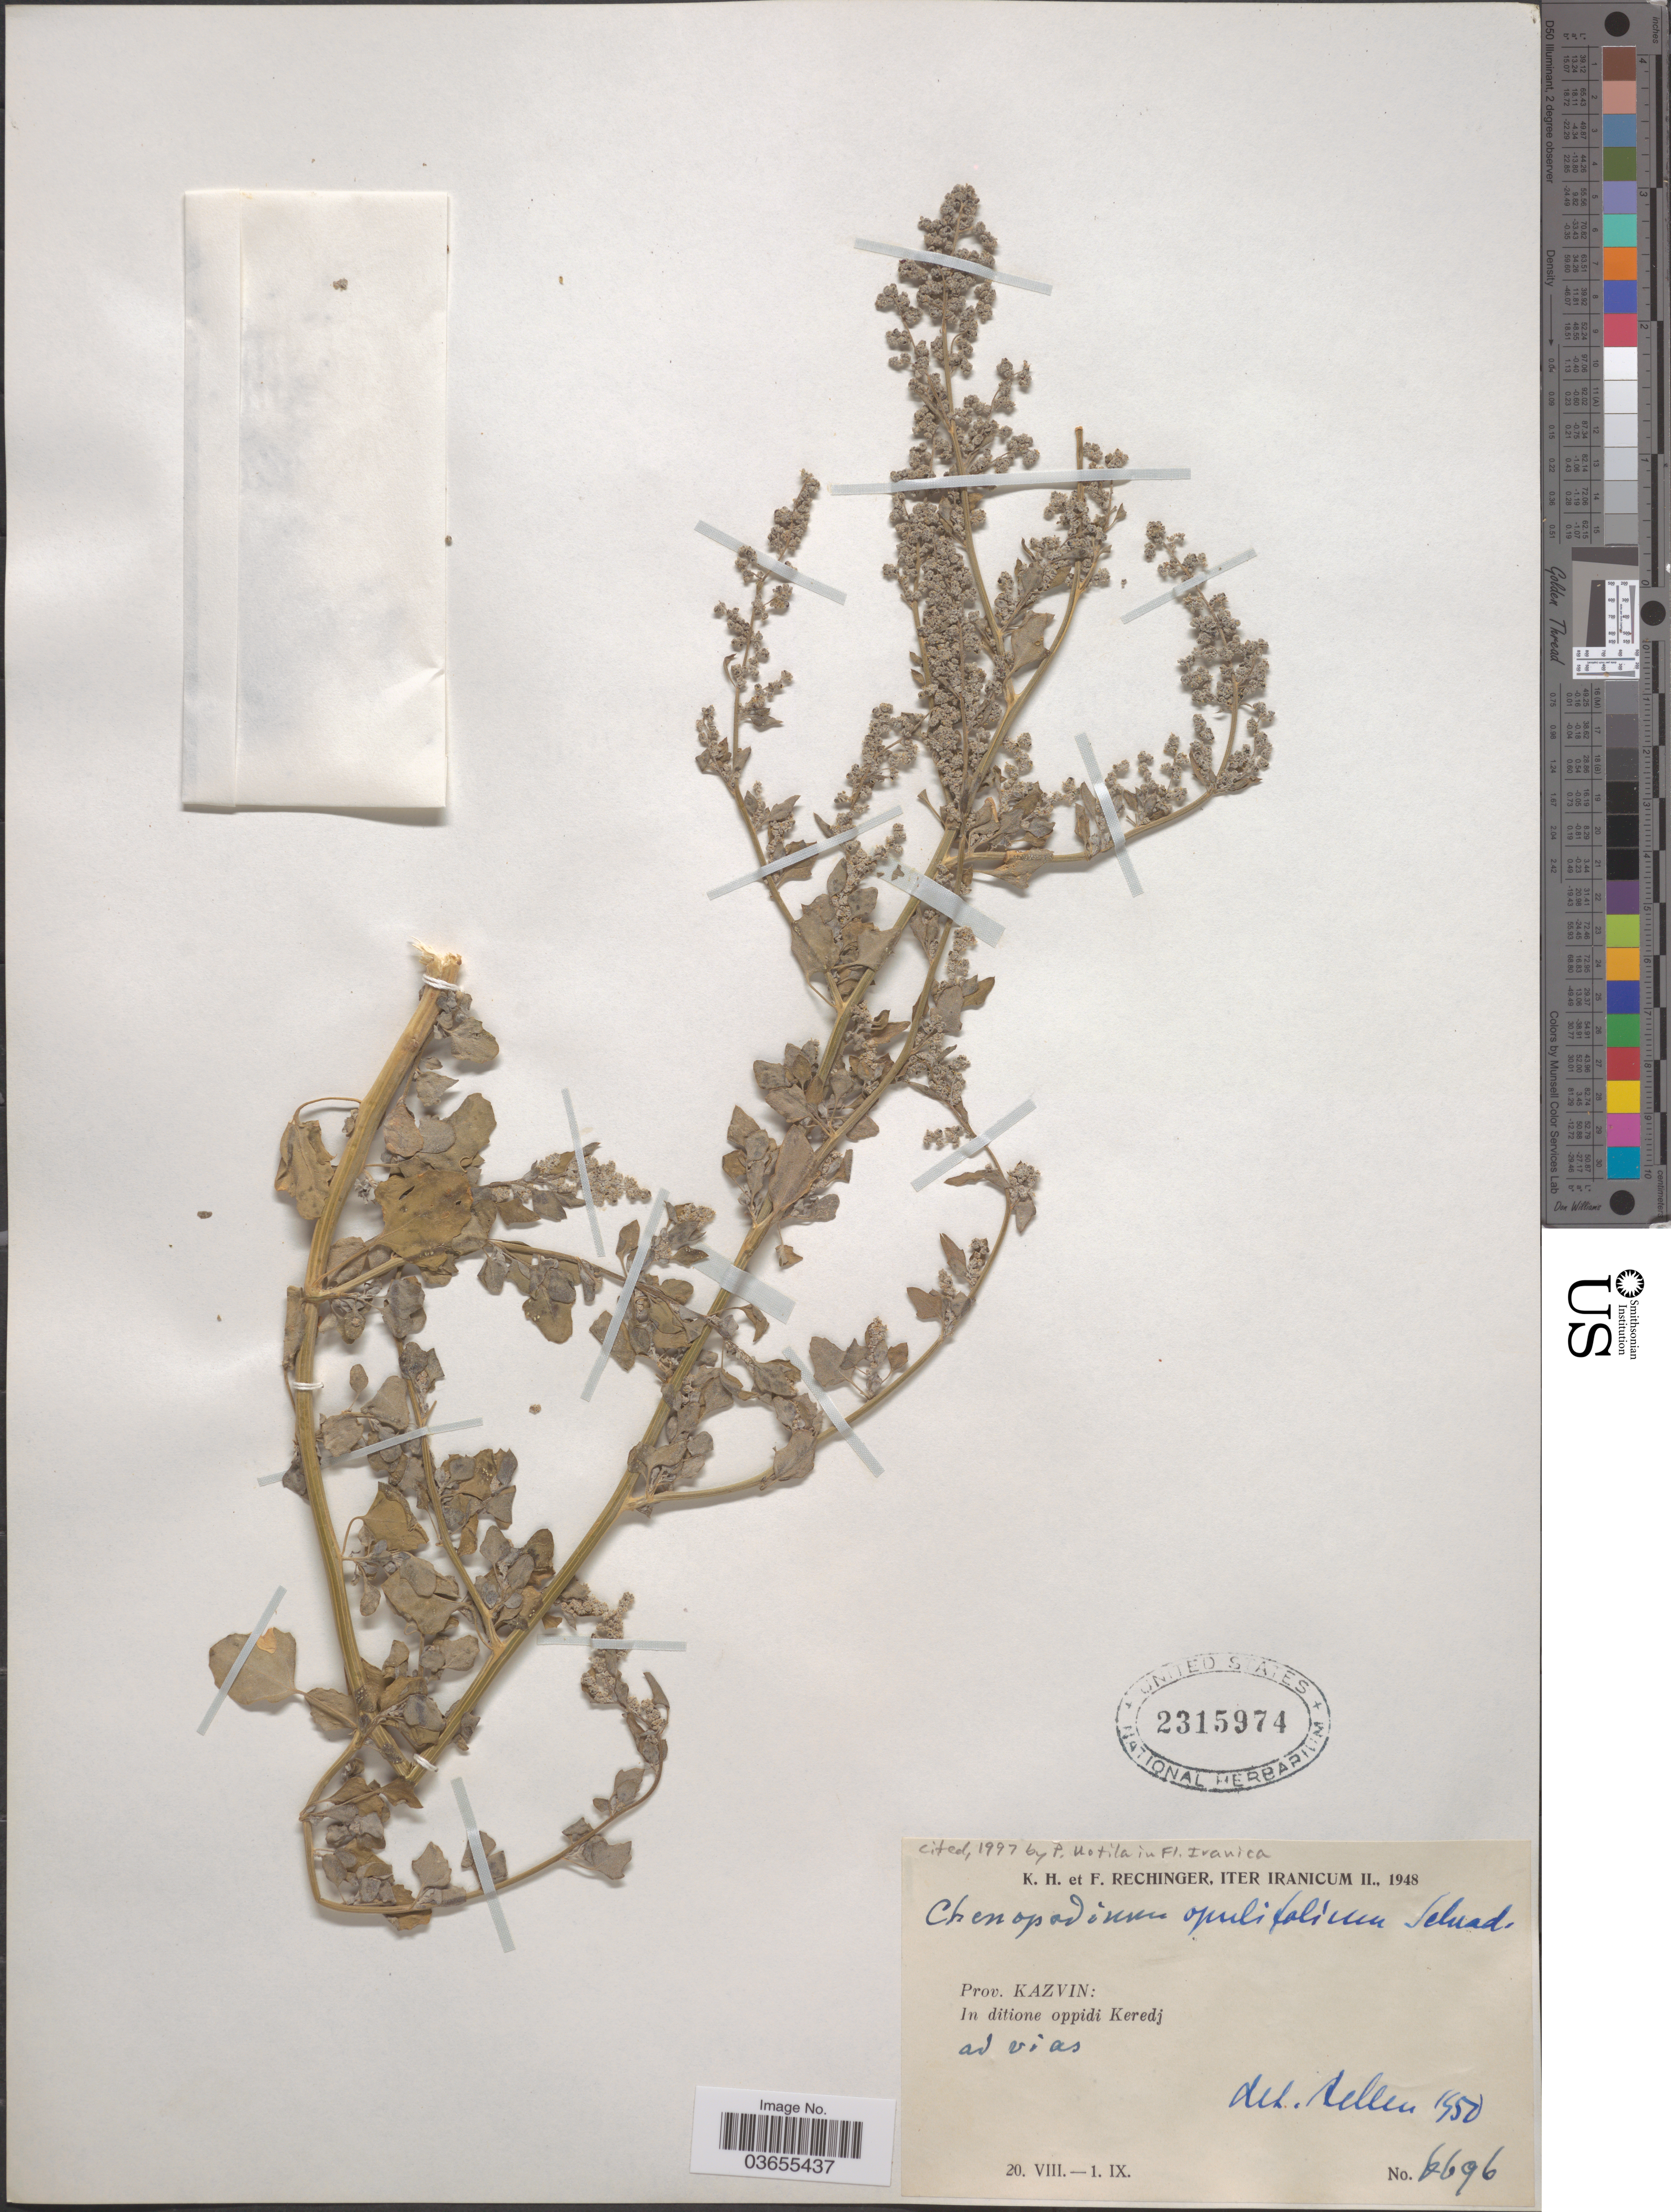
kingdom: Plantae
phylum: Tracheophyta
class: Magnoliopsida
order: Caryophyllales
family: Amaranthaceae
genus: Chenopodium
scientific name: Chenopodium opulifolium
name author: Schrad. ex W.D.J. Koch & Ziz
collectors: K. H. Rechinger & F. Rechinger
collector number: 6696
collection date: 1948-08-20/1948-09-01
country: Iran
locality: Prov. Kazvin: In ditione oppidi Keredj.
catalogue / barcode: US 2315974